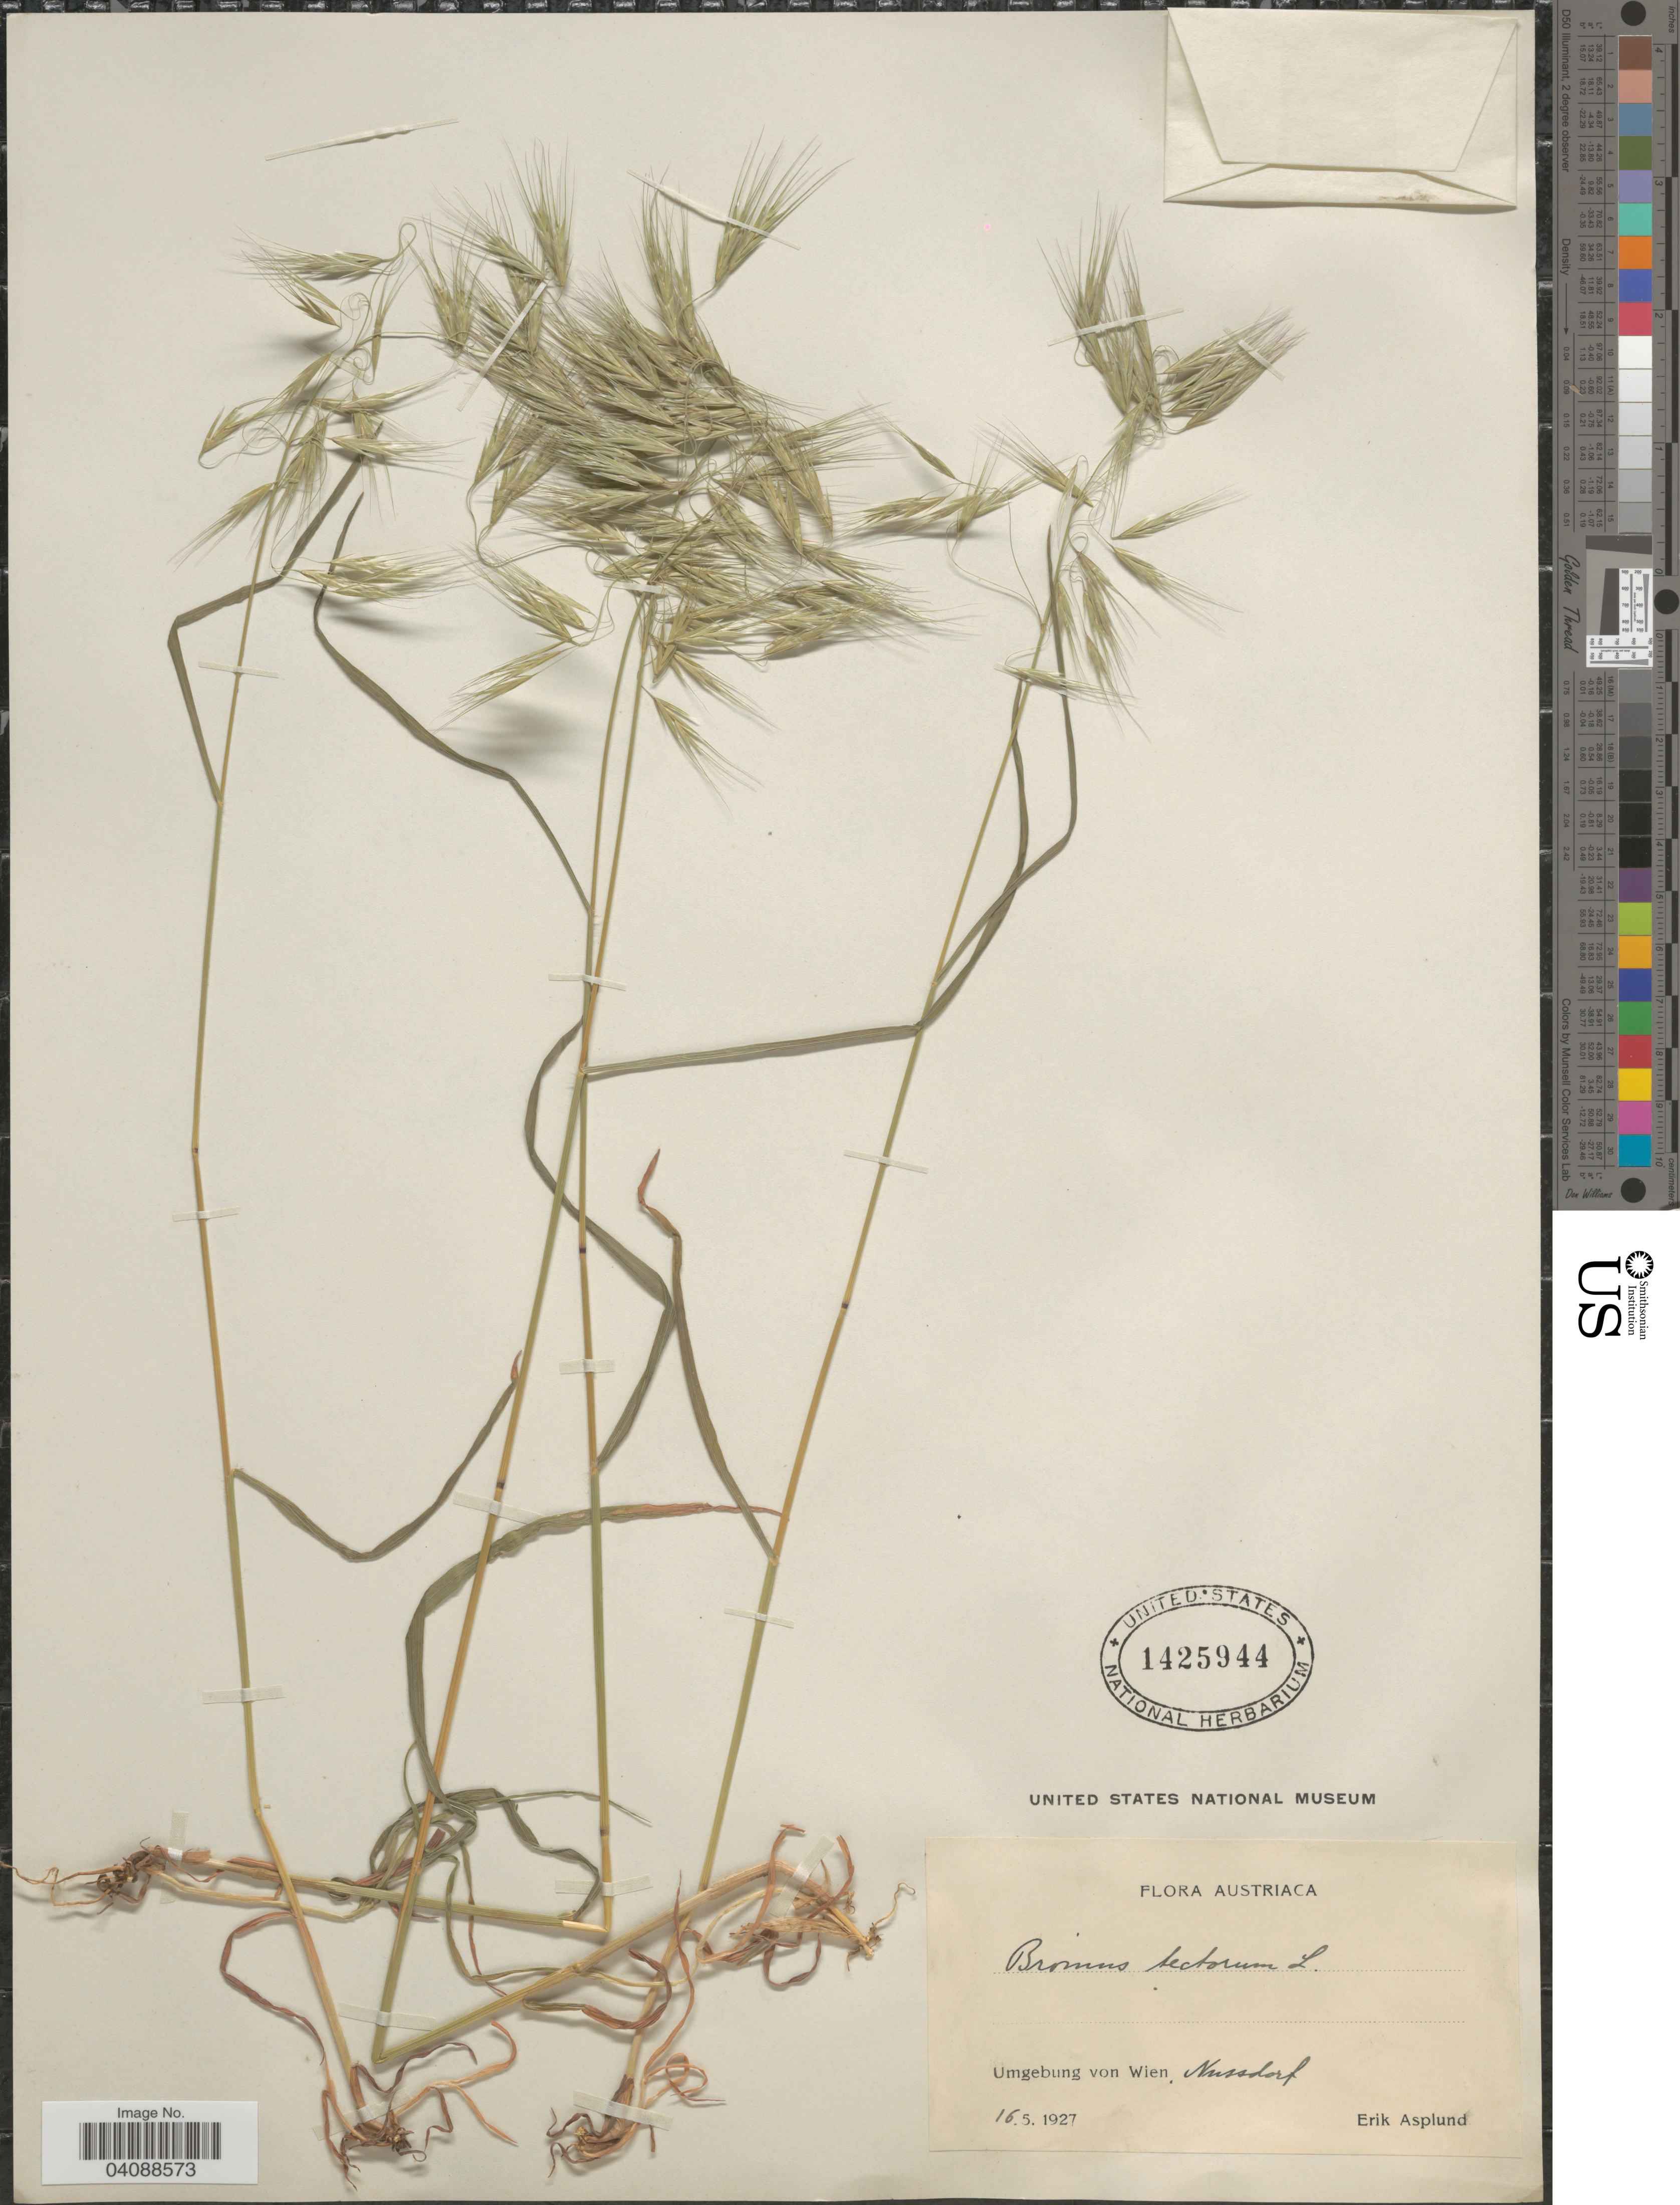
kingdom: Plantae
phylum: Tracheophyta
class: Liliopsida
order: Poales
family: Poaceae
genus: Bromus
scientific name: Bromus tectorum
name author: L.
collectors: E. Asplund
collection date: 1927-05-16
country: Austria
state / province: Wien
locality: Austriaca. Umgebung von Wien, Nussdorf.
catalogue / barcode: US 1425944